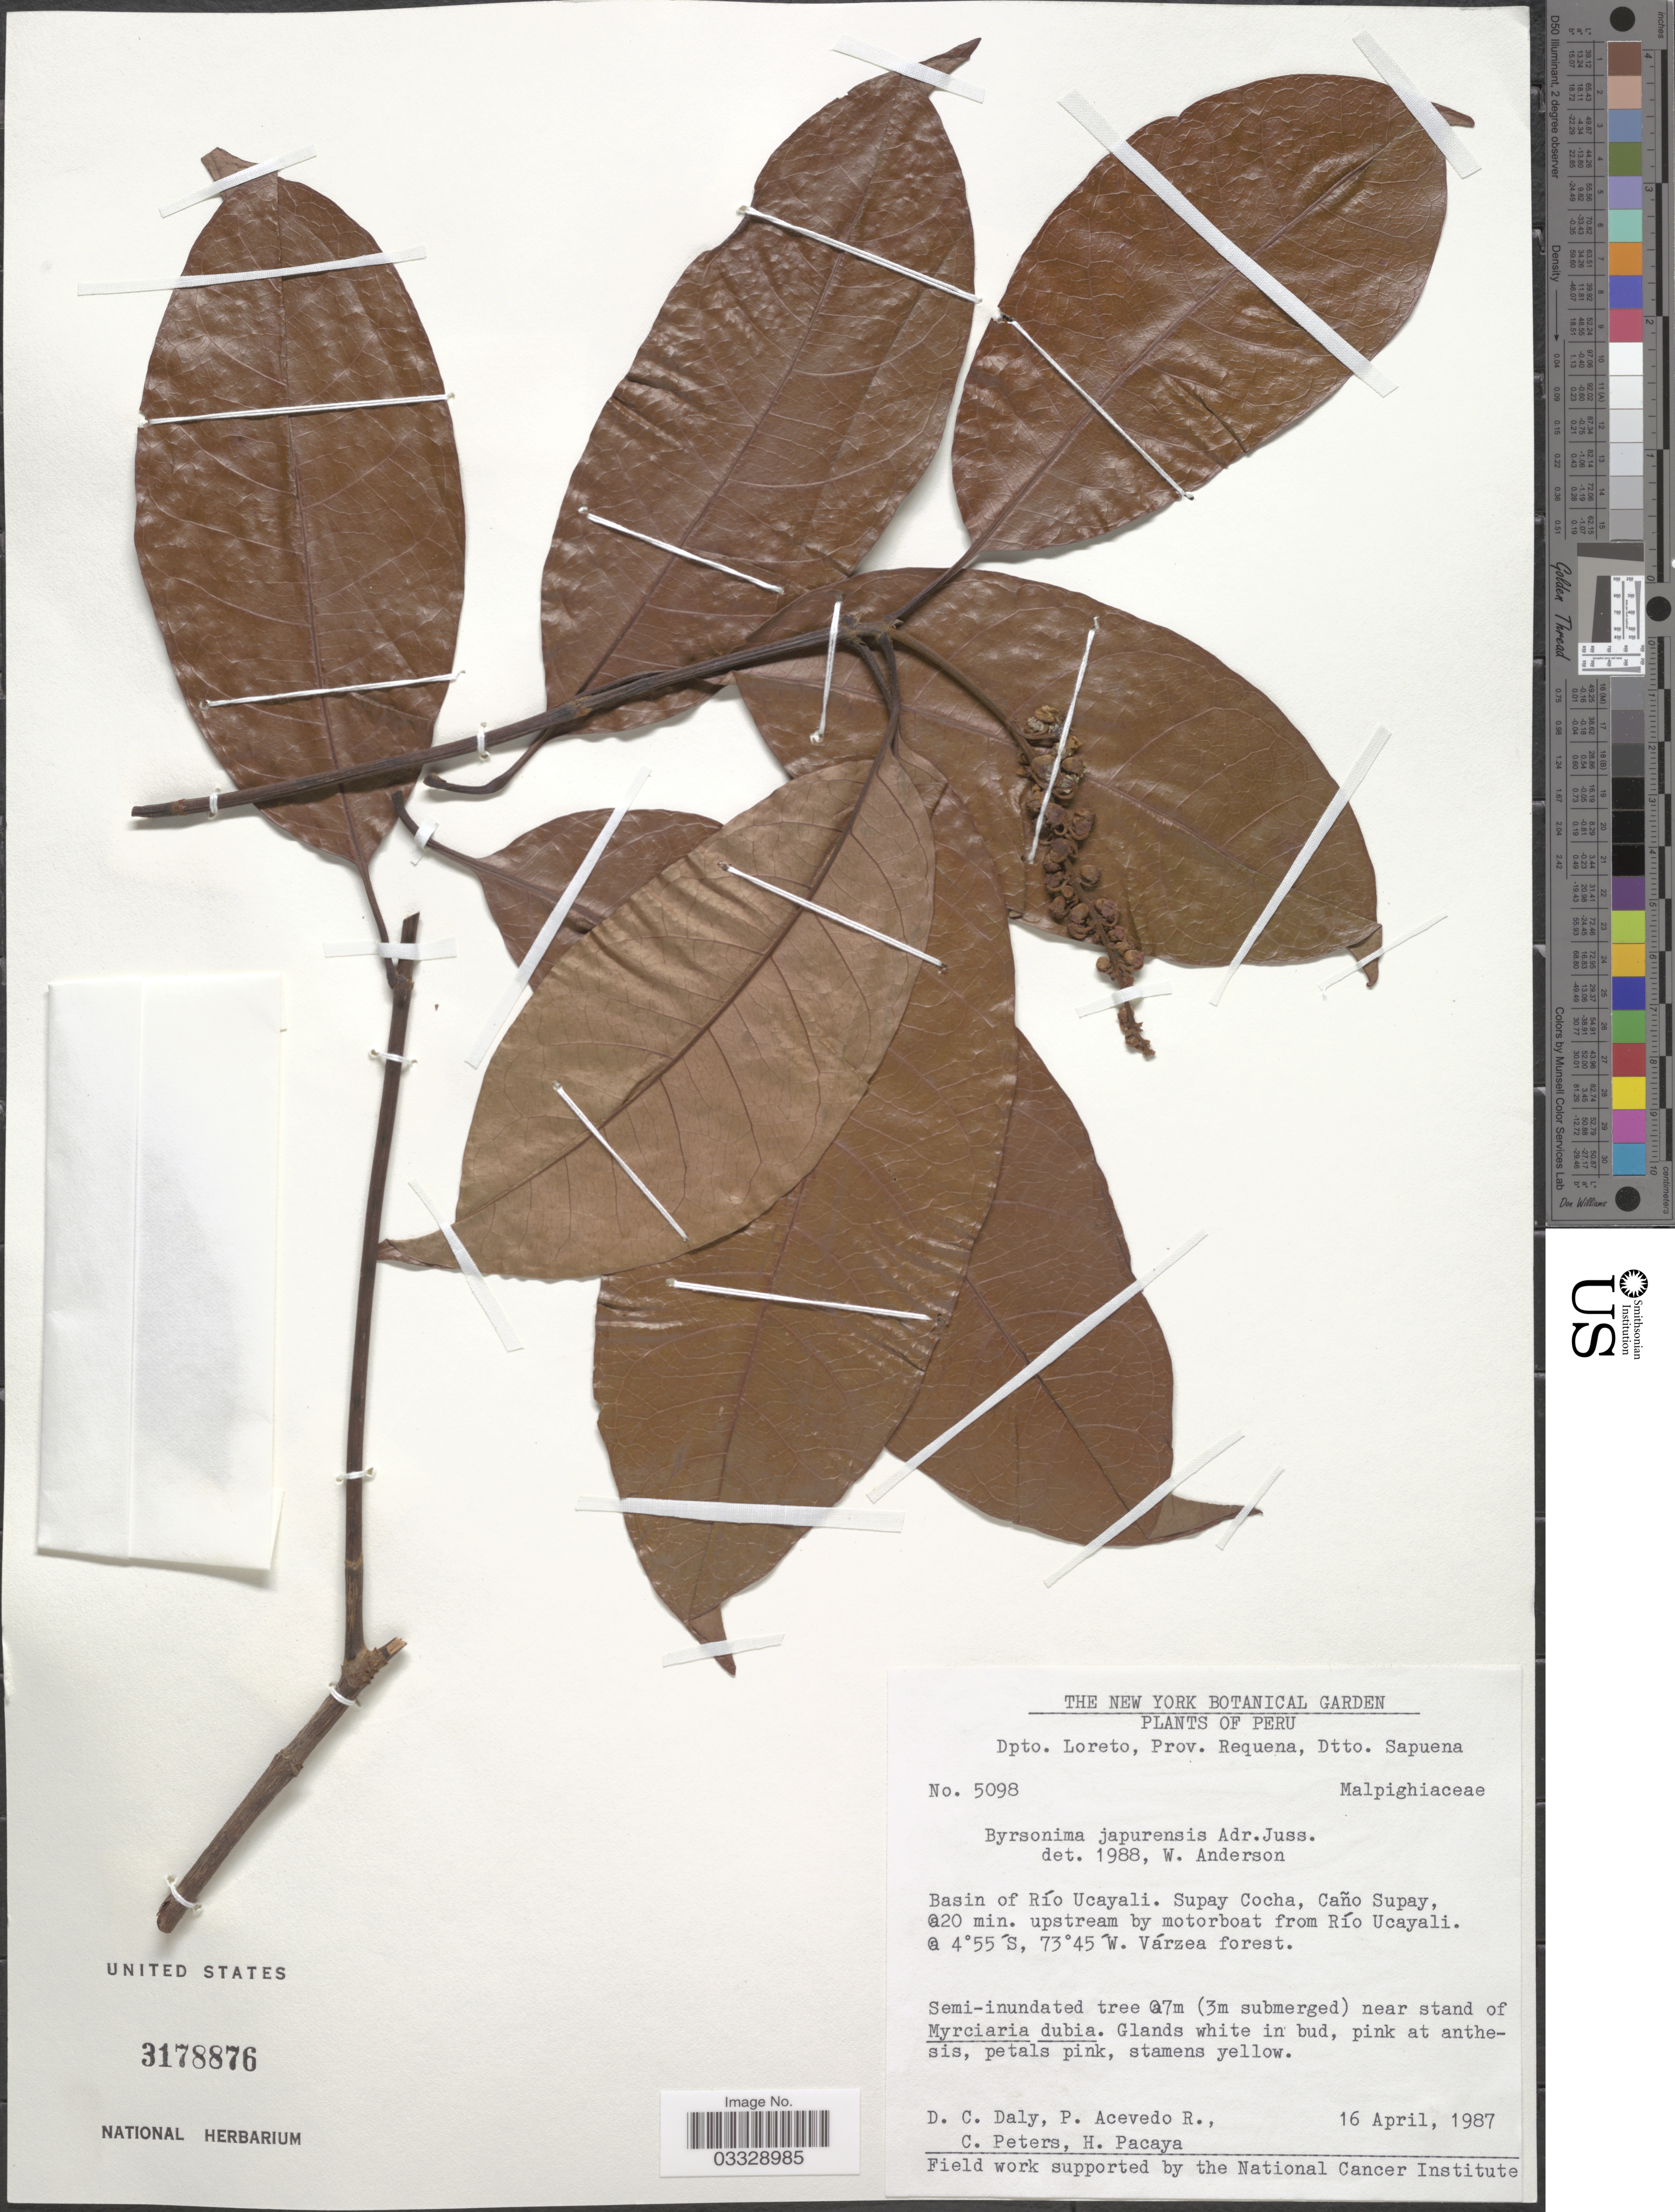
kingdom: Plantae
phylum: Tracheophyta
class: Magnoliopsida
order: Malpighiales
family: Malpighiaceae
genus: Byrsonima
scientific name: Byrsonima japurensis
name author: A. Juss.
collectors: D. C. Daly, P. Acevedo R., C. Peters & H. Pacaya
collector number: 5098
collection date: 1987-04-16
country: Peru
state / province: Loreto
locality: Basin of Río Ucayali, Supay Cocha, Caño Supay, 20 min. upstream by motorboat from Río Ucayali, Dtto. Sapuena, Prov. Requena, Dpto. Loreto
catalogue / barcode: US 3178876